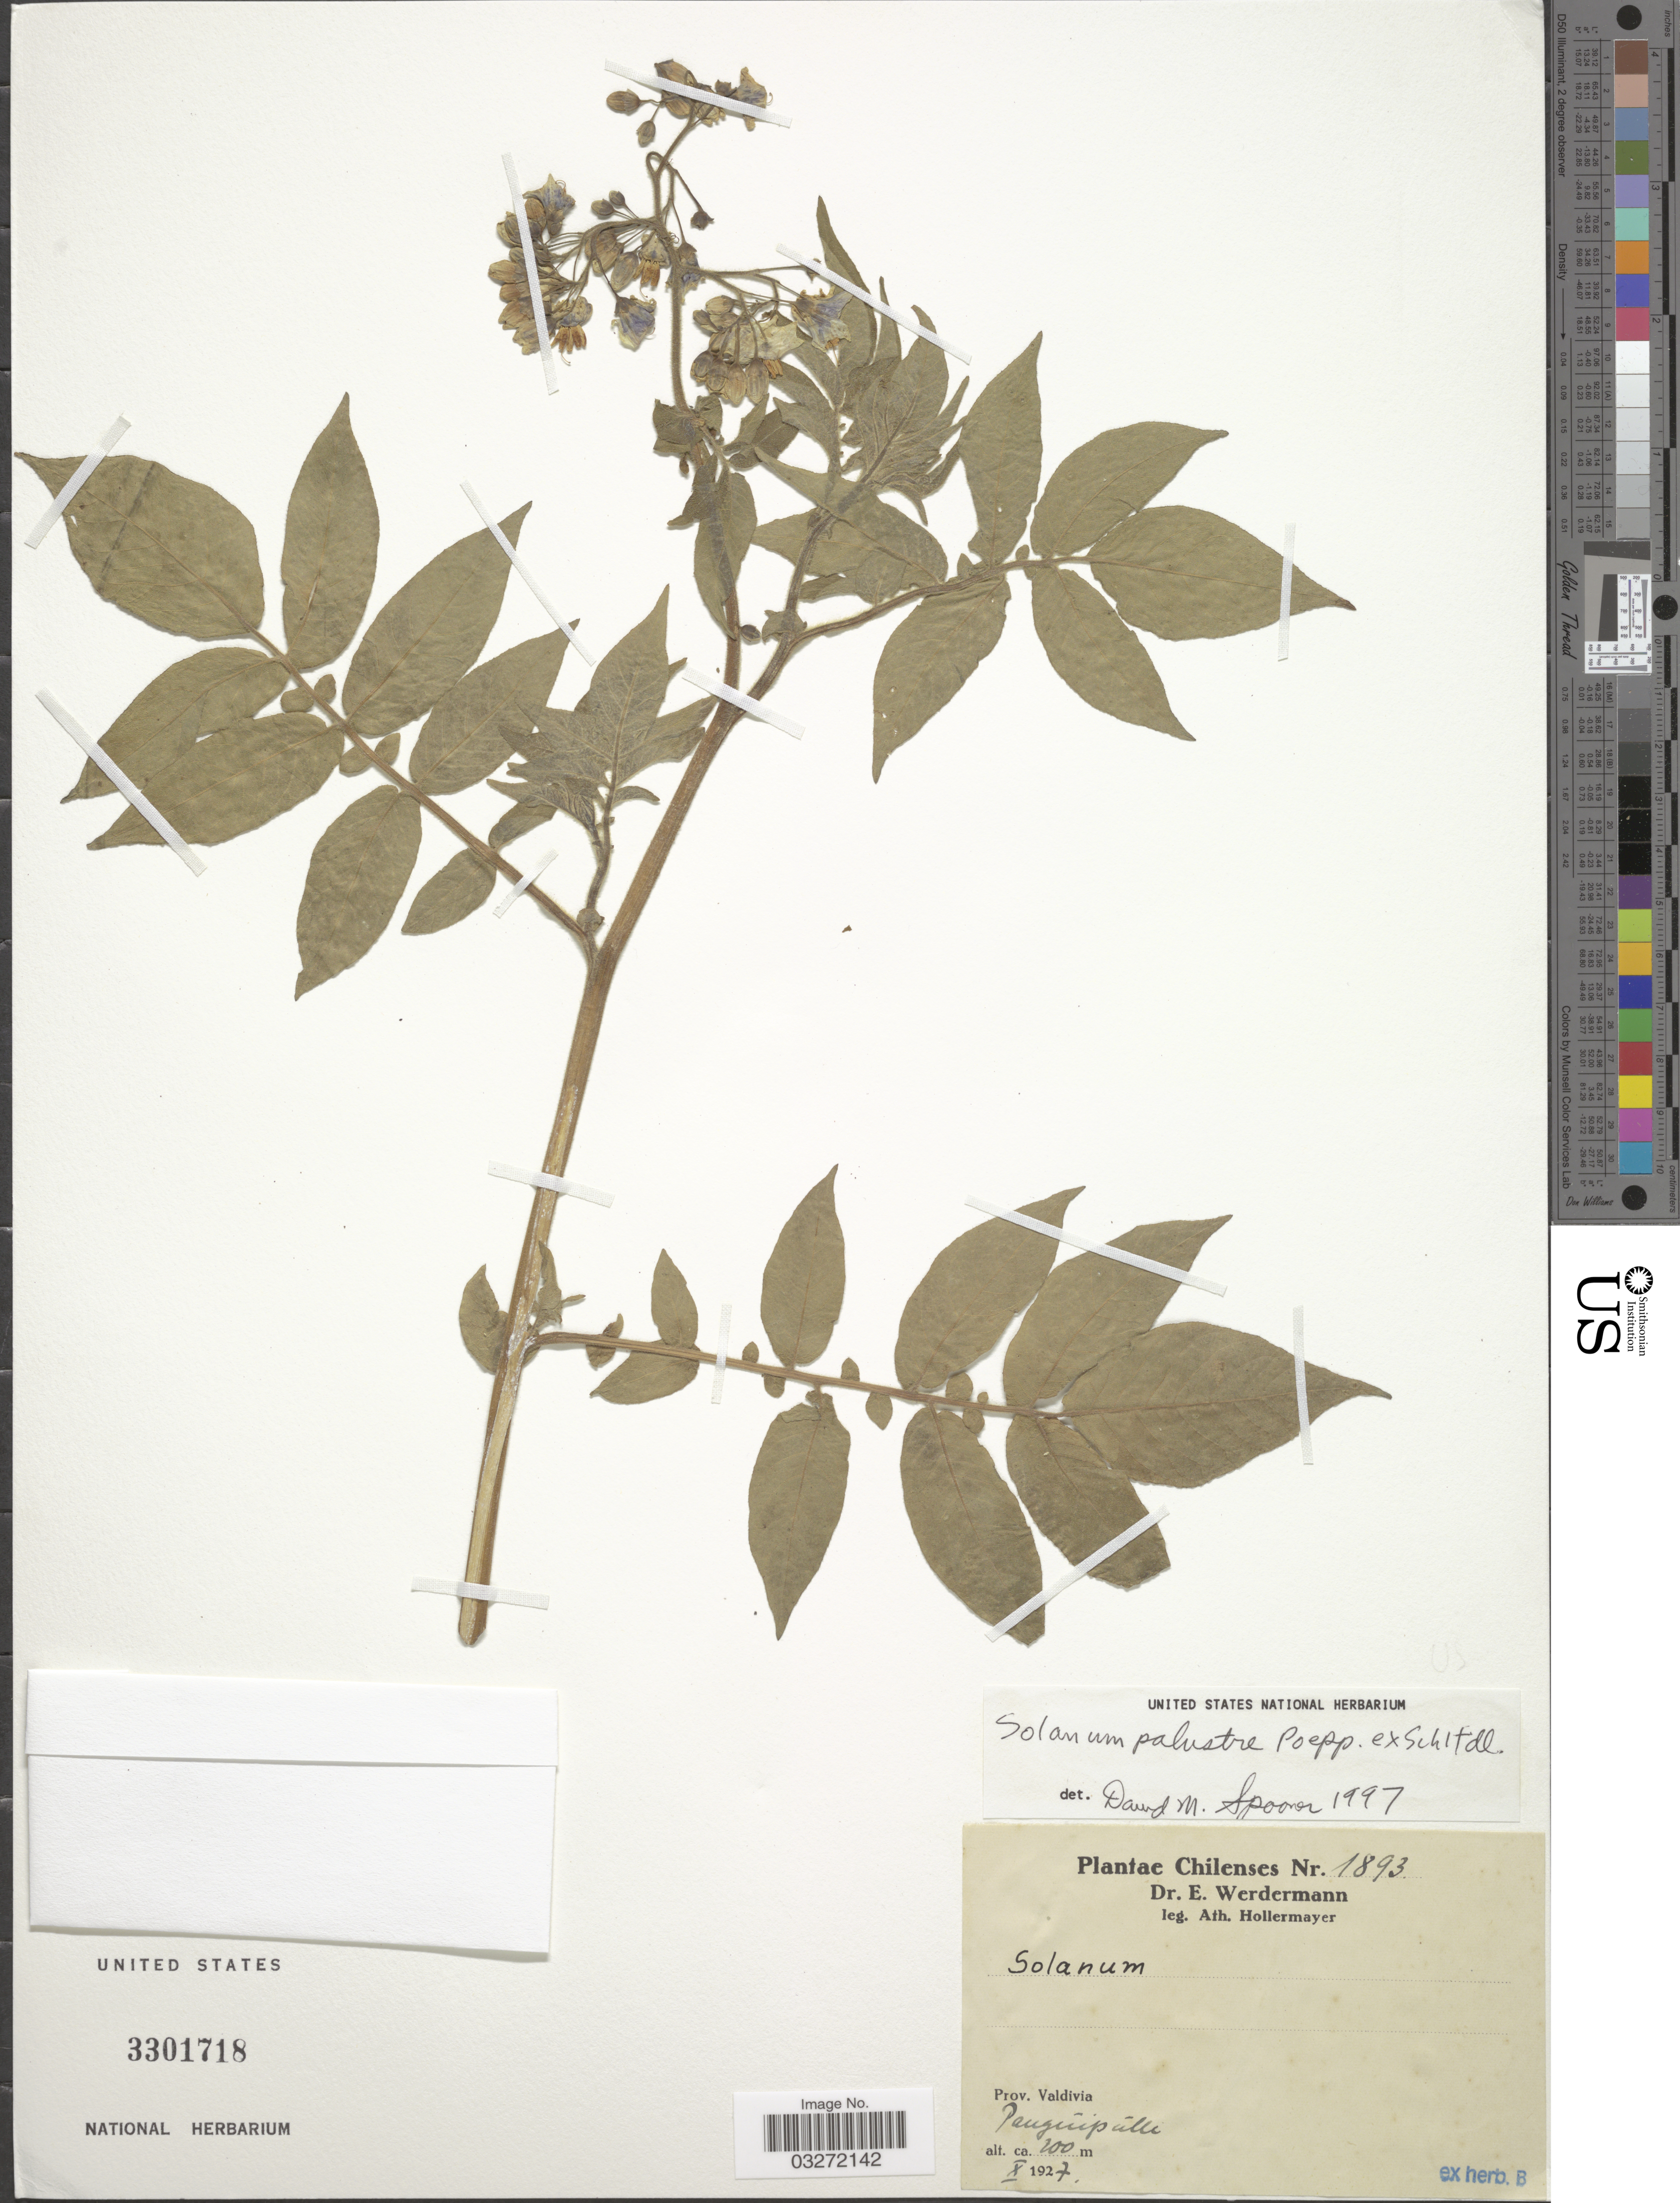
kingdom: Plantae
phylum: Tracheophyta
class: Magnoliopsida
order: Solanales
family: Solanaceae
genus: Solanum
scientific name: Solanum palustre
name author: Poepp. ex Schltr.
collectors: A. Hollermayer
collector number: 1893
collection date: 1927-10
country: Chile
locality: Prov. Valdivia. Panguipulli.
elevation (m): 200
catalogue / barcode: US 3301718